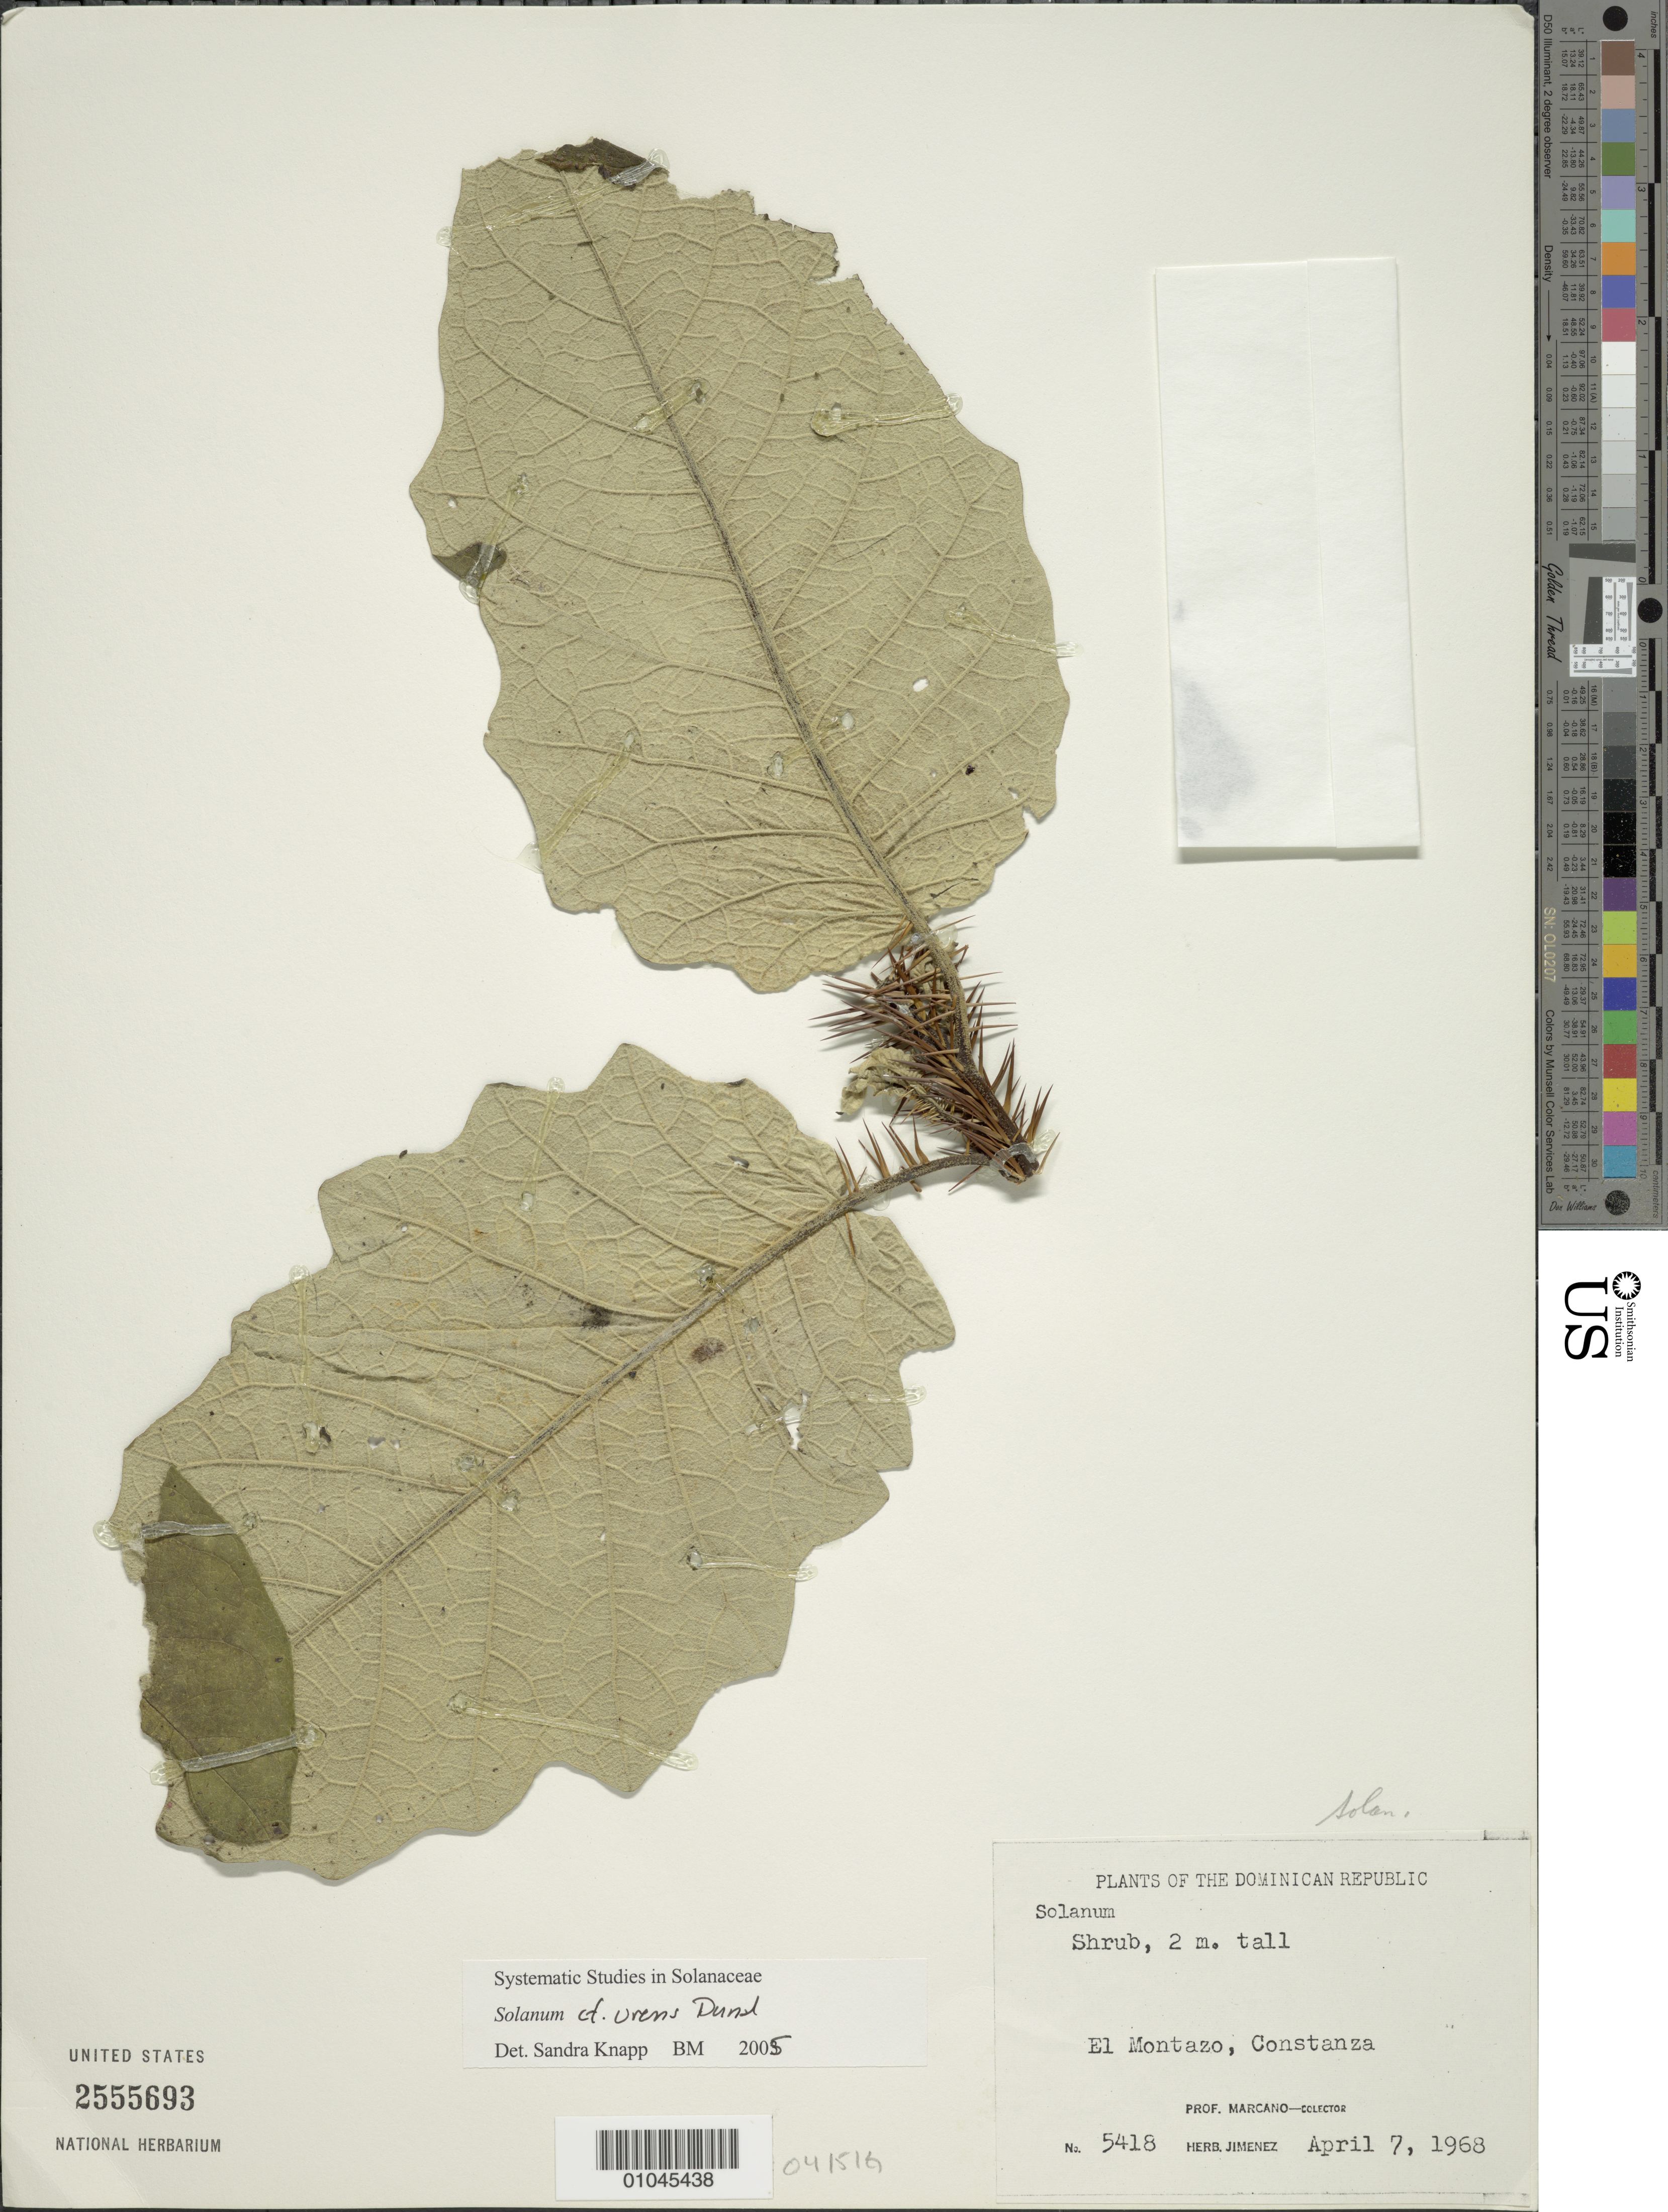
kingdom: Plantae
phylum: Tracheophyta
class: Magnoliopsida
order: Solanales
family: Solanaceae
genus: Solanum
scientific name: Solanum urens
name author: Dunal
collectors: E. J. Marcano F.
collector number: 5418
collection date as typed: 07 Apr 1968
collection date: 1968-04-07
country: Dominican Republic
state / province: Barahona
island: Hispaniola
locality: El Montazo, Constanza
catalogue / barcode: US 2555693